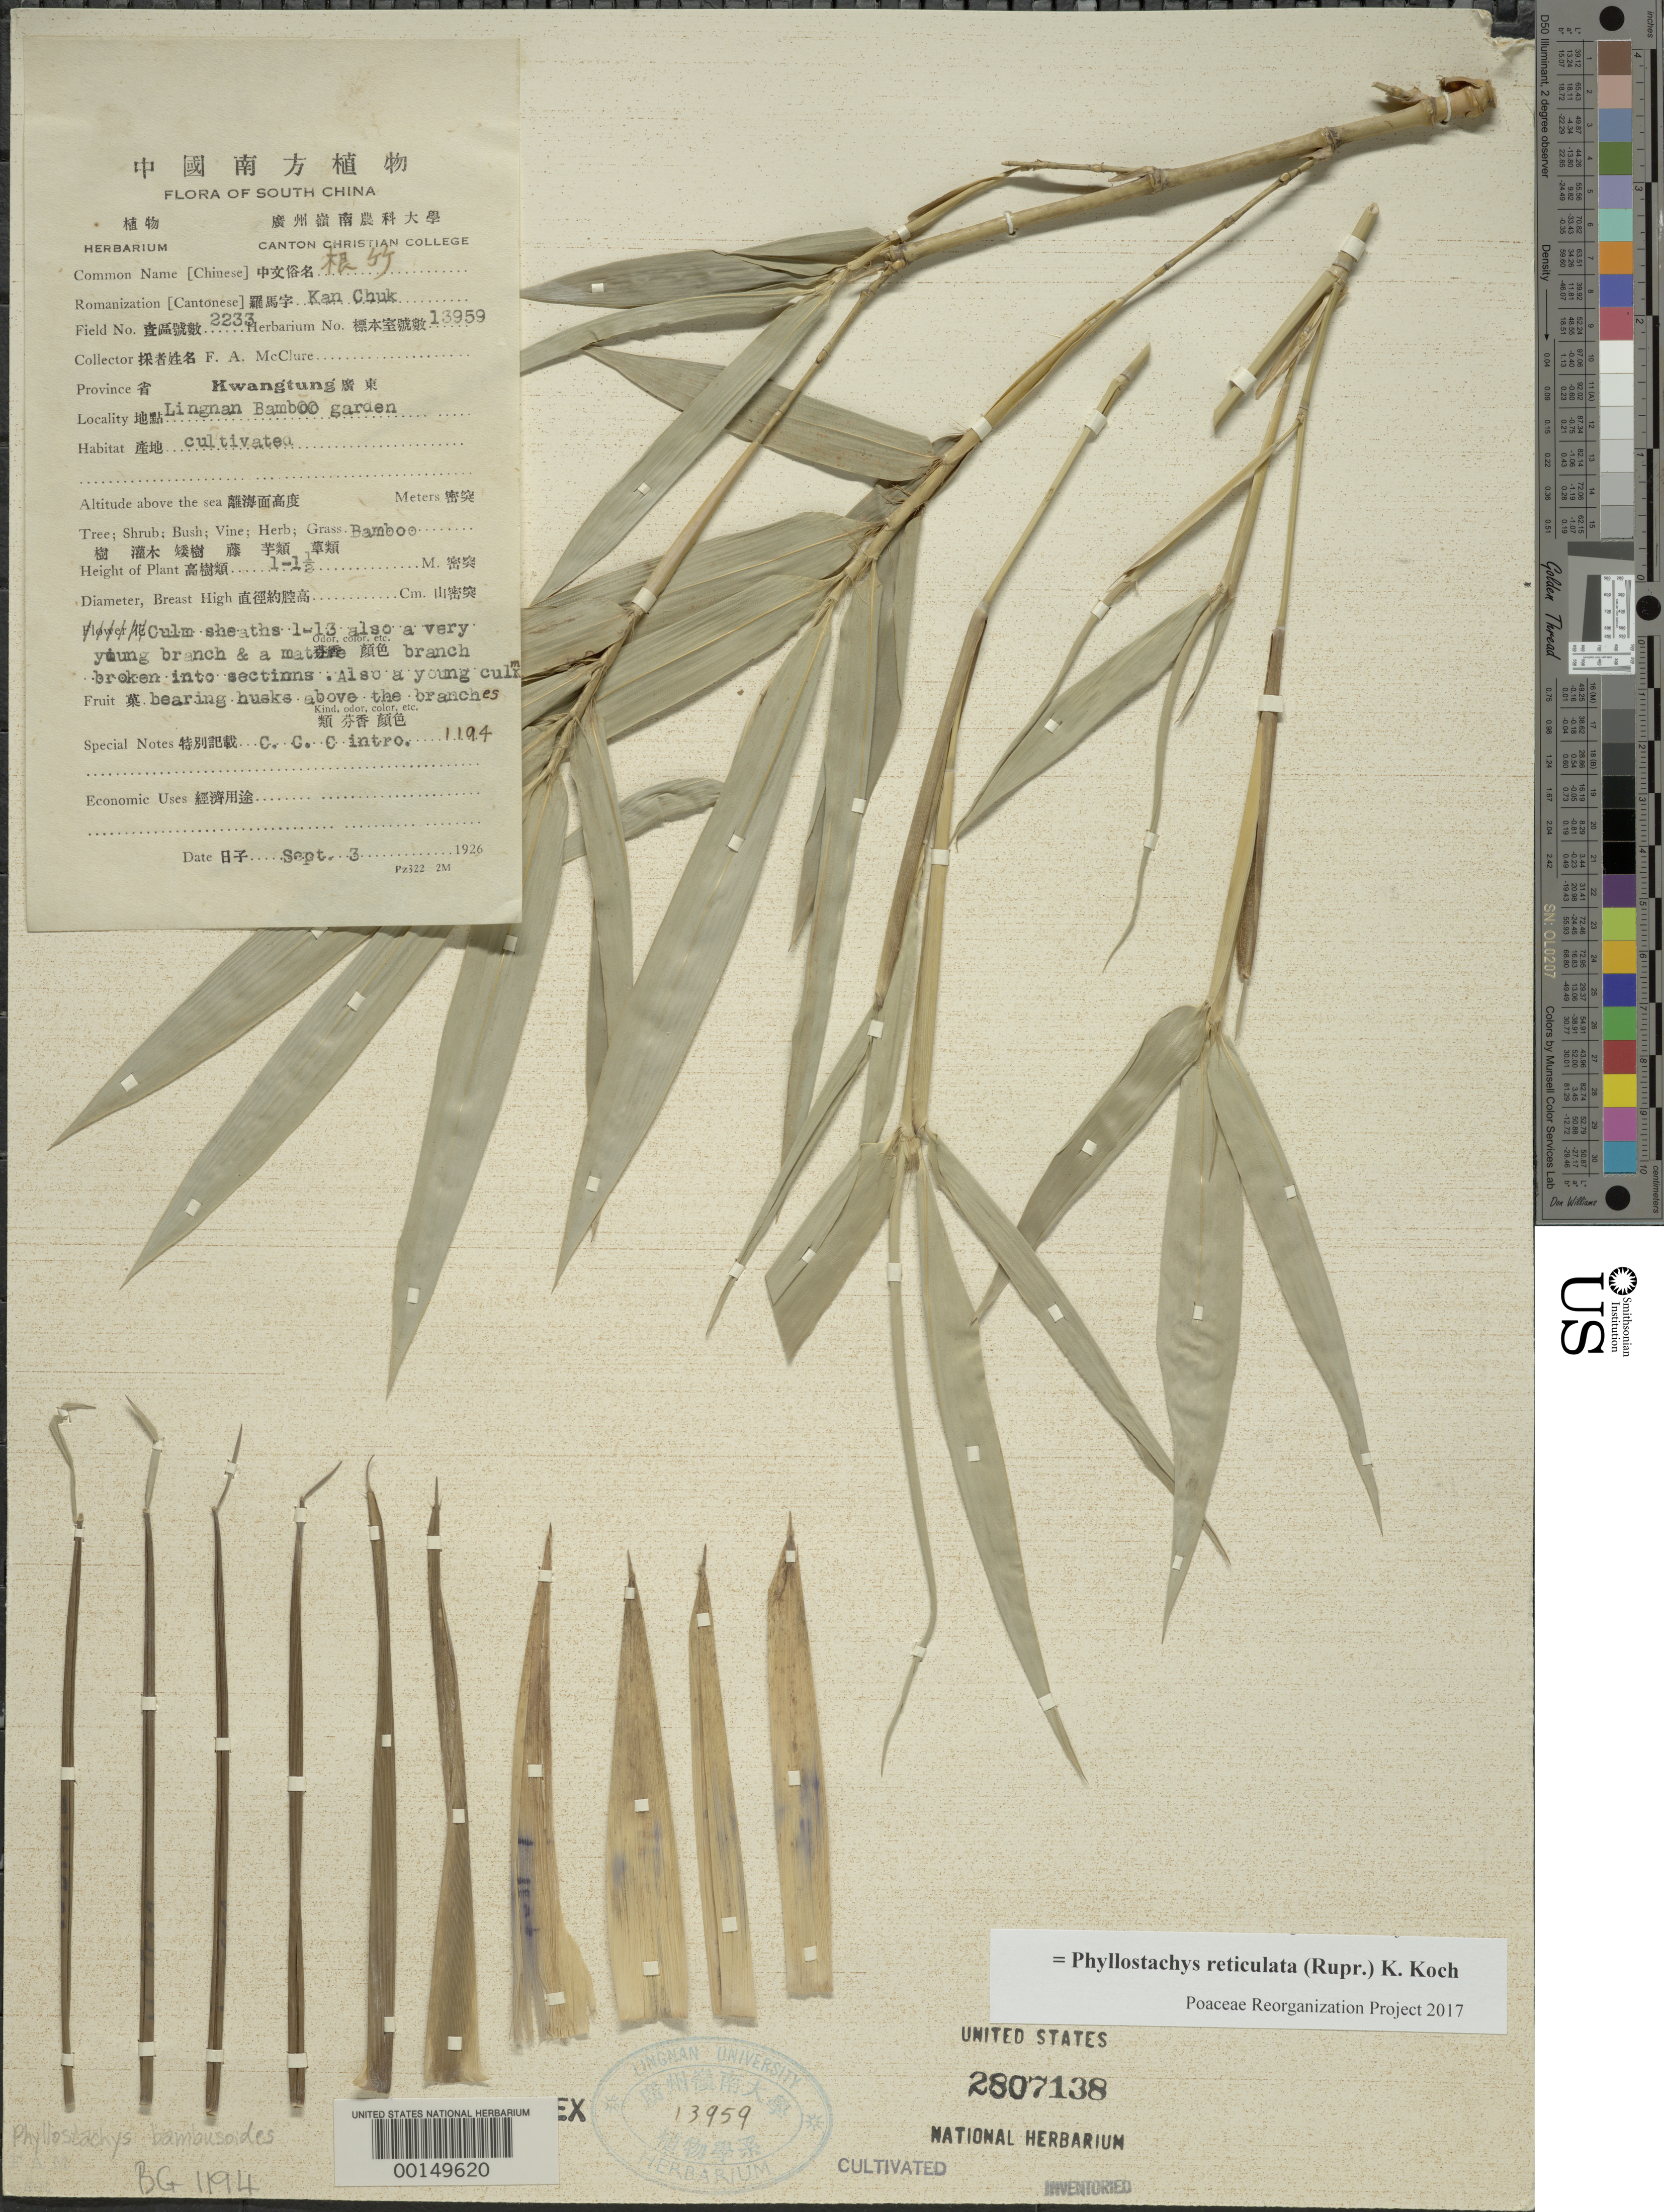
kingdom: Plantae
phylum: Tracheophyta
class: Liliopsida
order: Poales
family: Poaceae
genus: Phyllostachys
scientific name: Phyllostachys reticulata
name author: (Rupr.) K. Koch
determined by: Poaceae Reorganization Project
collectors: F. A. McClure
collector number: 2238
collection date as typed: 03 Sep 1926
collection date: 1926-09-03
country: China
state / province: Guangdong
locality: Lingnan university bamboo garden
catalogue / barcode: US 2807138